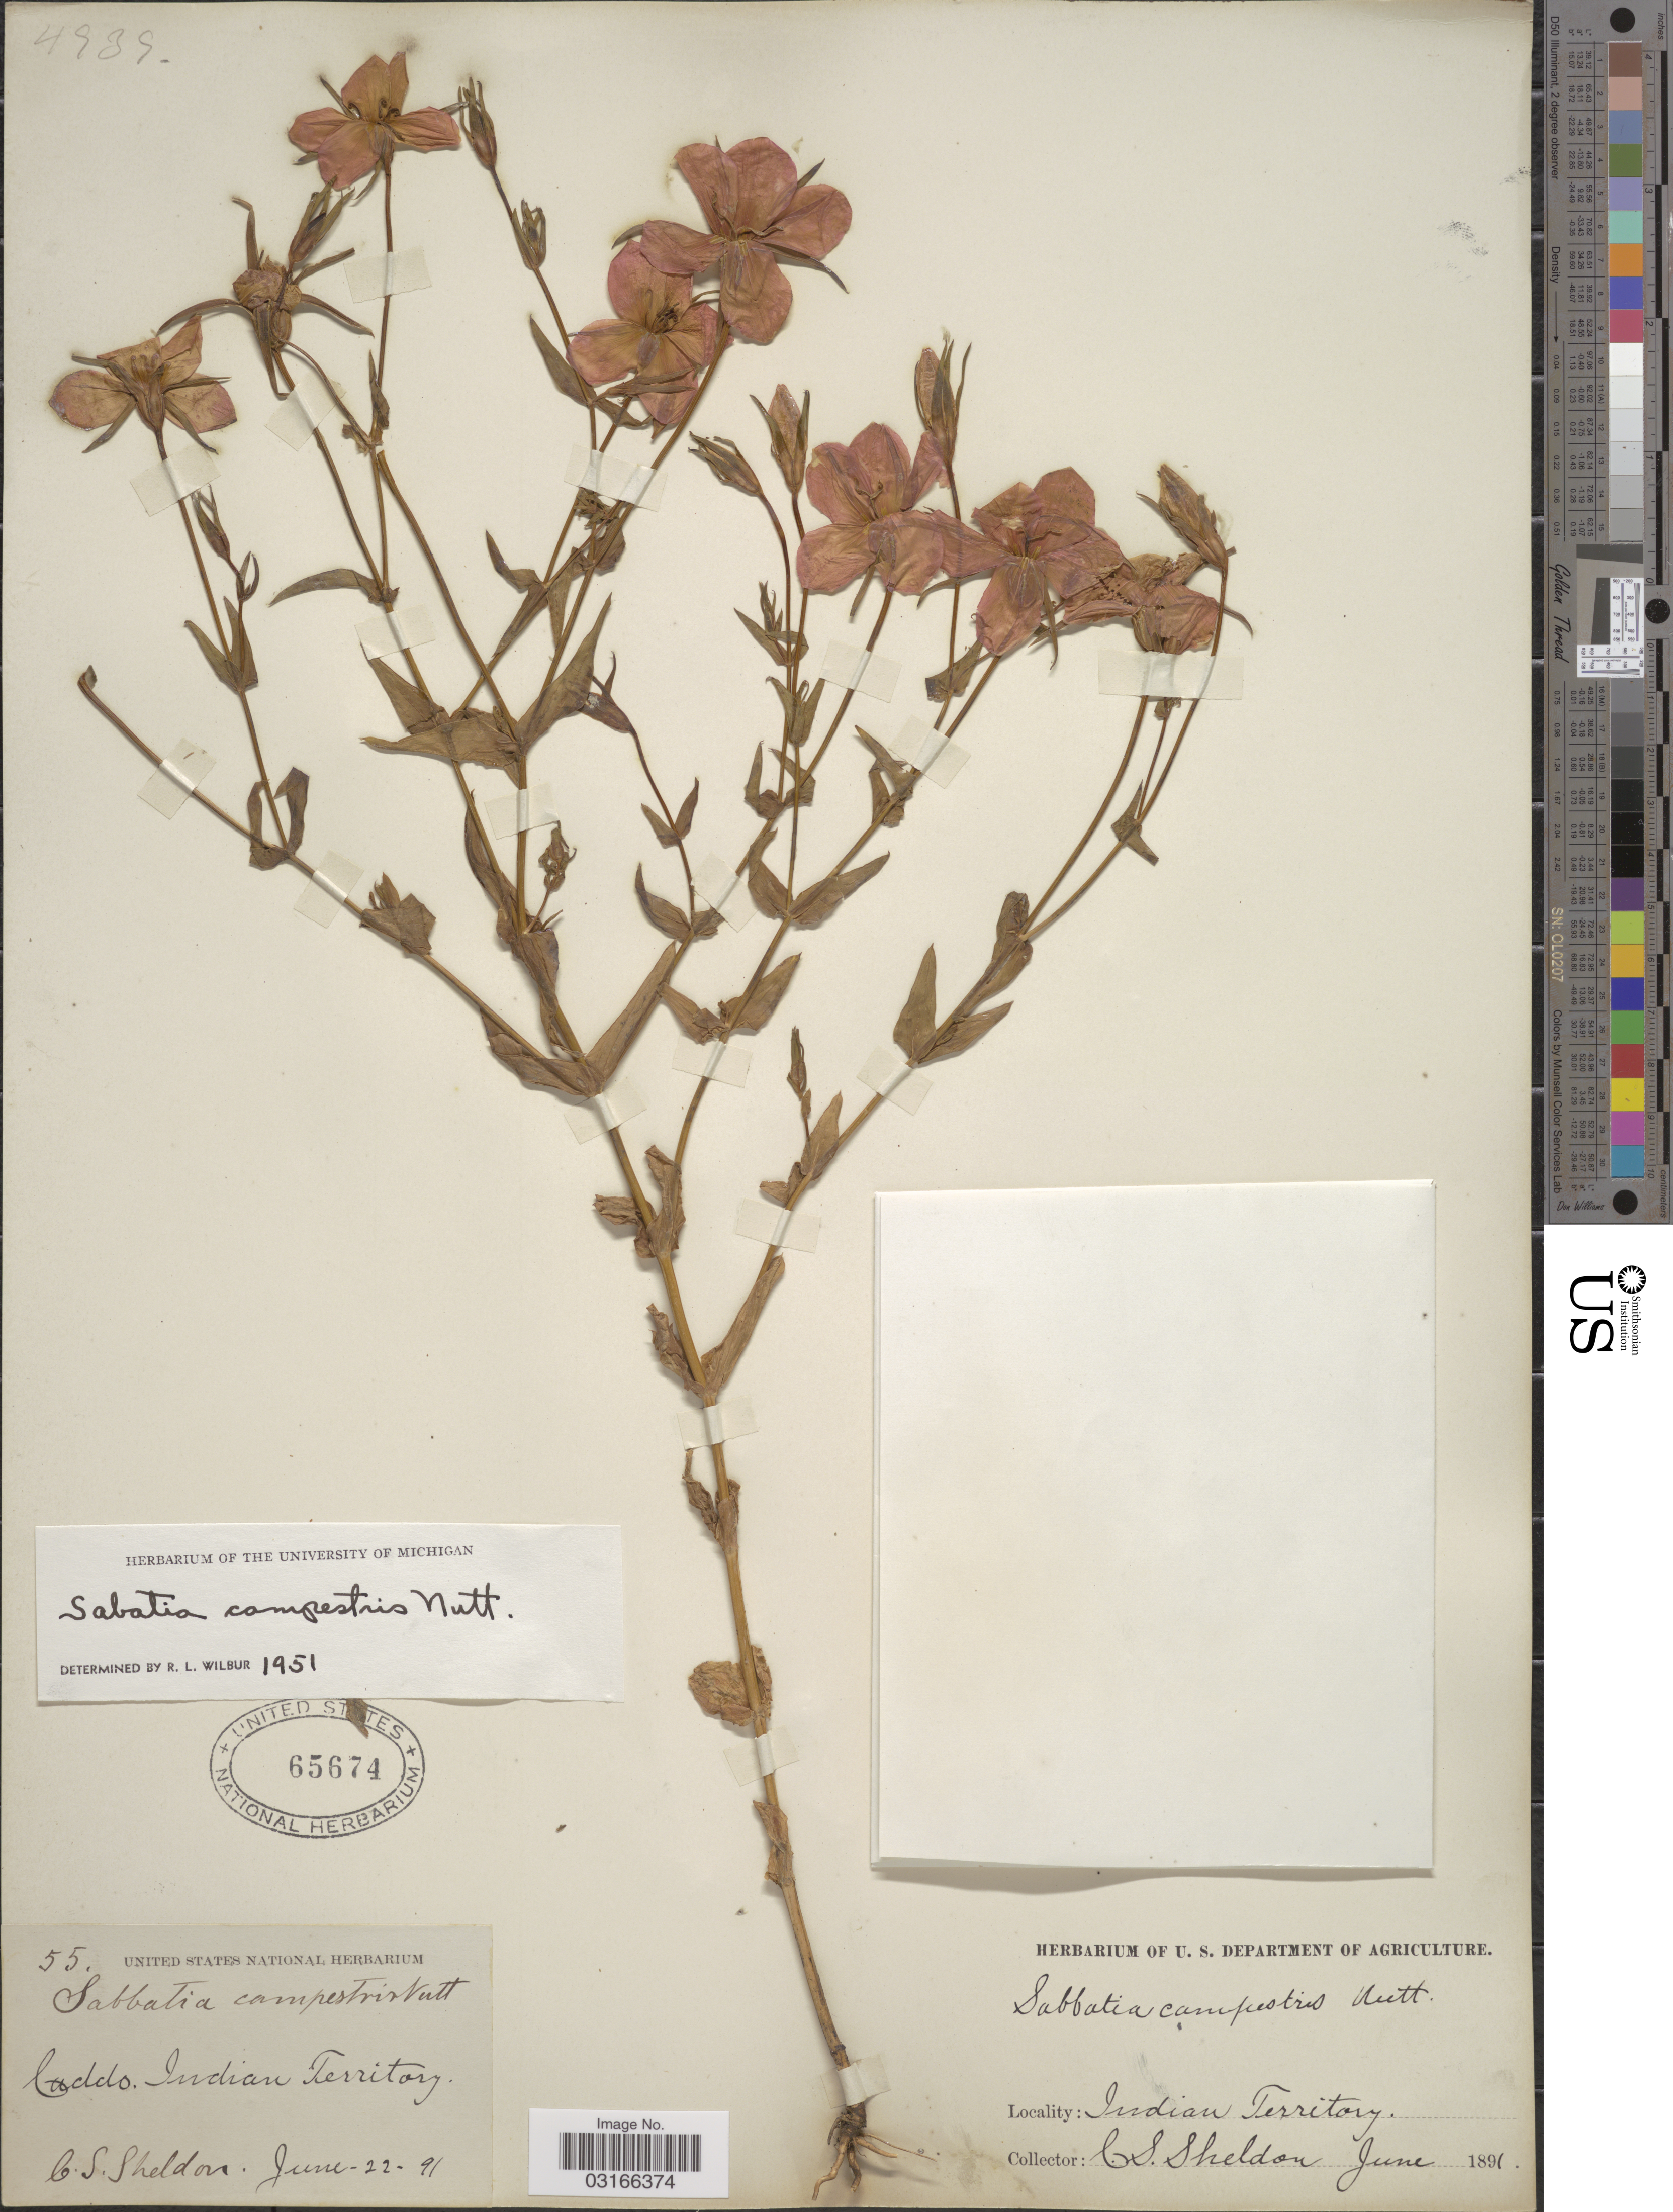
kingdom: Plantae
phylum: Tracheophyta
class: Magnoliopsida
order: Gentianales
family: Gentianaceae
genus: Sabatia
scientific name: Sabatia campestris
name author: Nutt.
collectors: C. S. Sheldon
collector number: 55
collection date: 1891-06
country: United States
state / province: Oklahoma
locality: Caddo. Indian Territory.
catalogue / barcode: US 65674